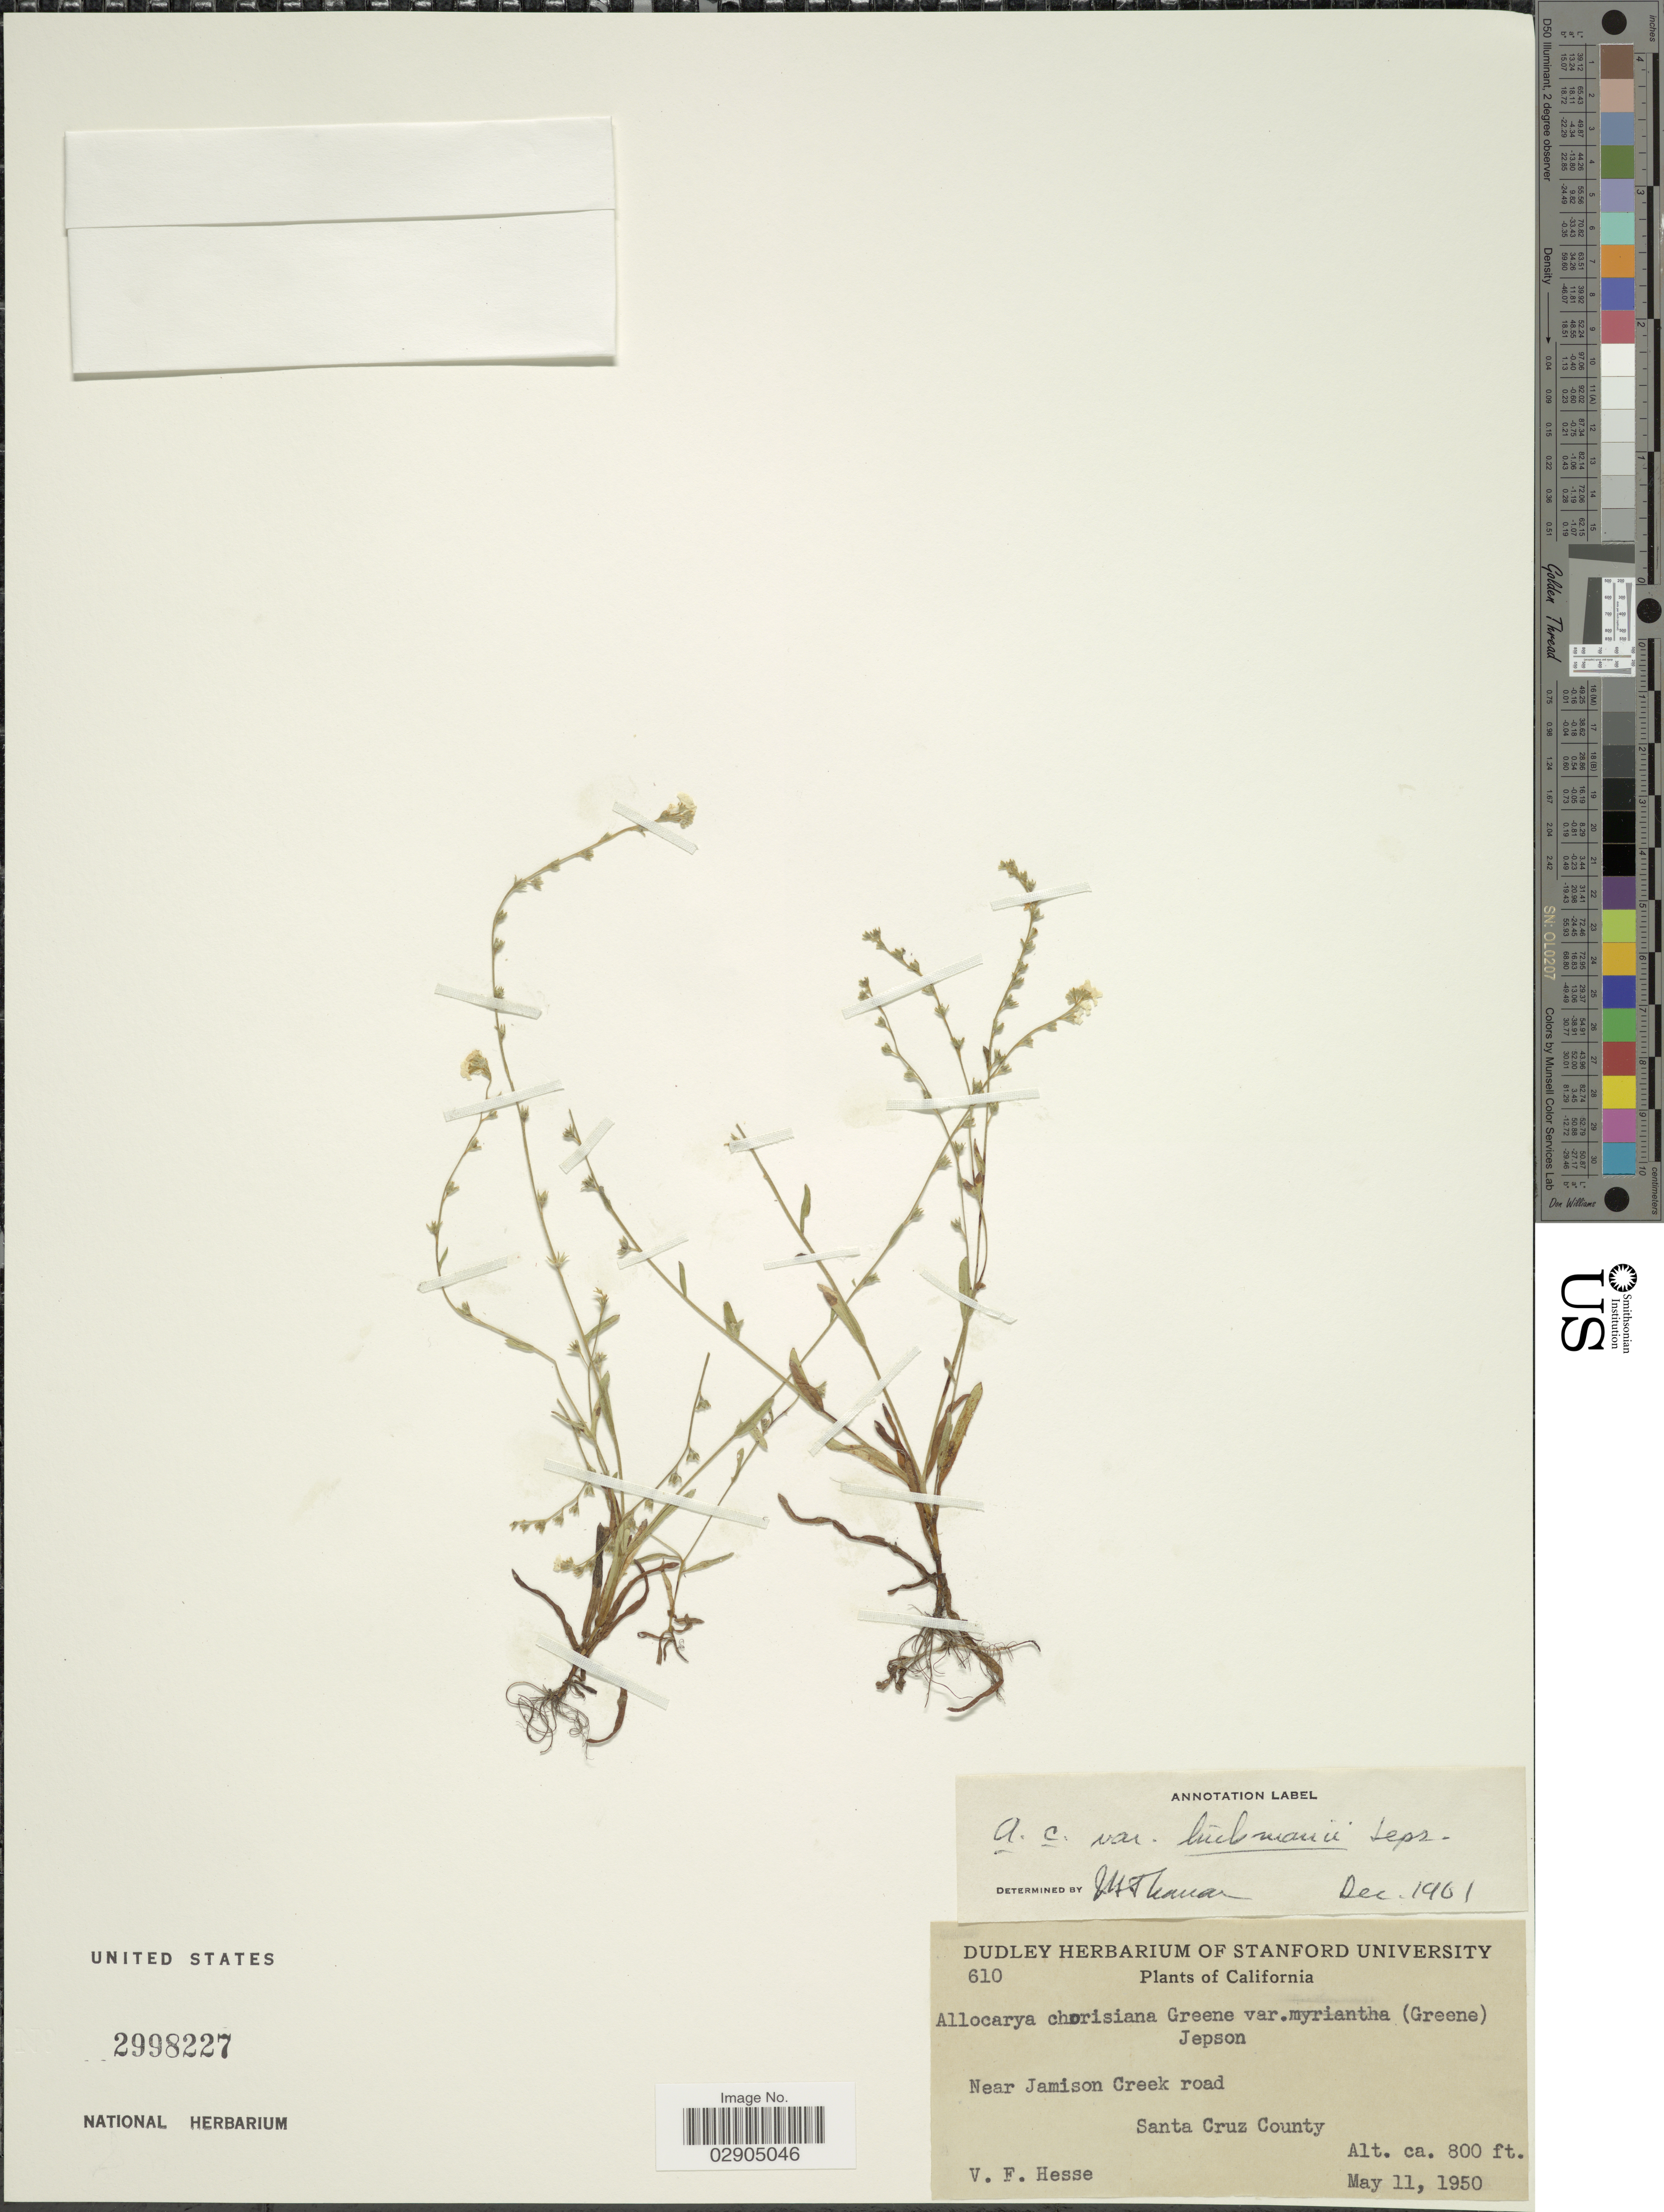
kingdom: Plantae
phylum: Tracheophyta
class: Magnoliopsida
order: Boraginales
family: Boraginaceae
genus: Allocarya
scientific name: Allocarya chorisiana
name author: (Cham. & Schltdl.) Greene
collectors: V. Hesse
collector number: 610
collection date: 1950-05-11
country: United States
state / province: California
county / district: Santa Cruz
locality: Near Jamison Creek road. Santa Cruz County.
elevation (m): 244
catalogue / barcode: US 2998227